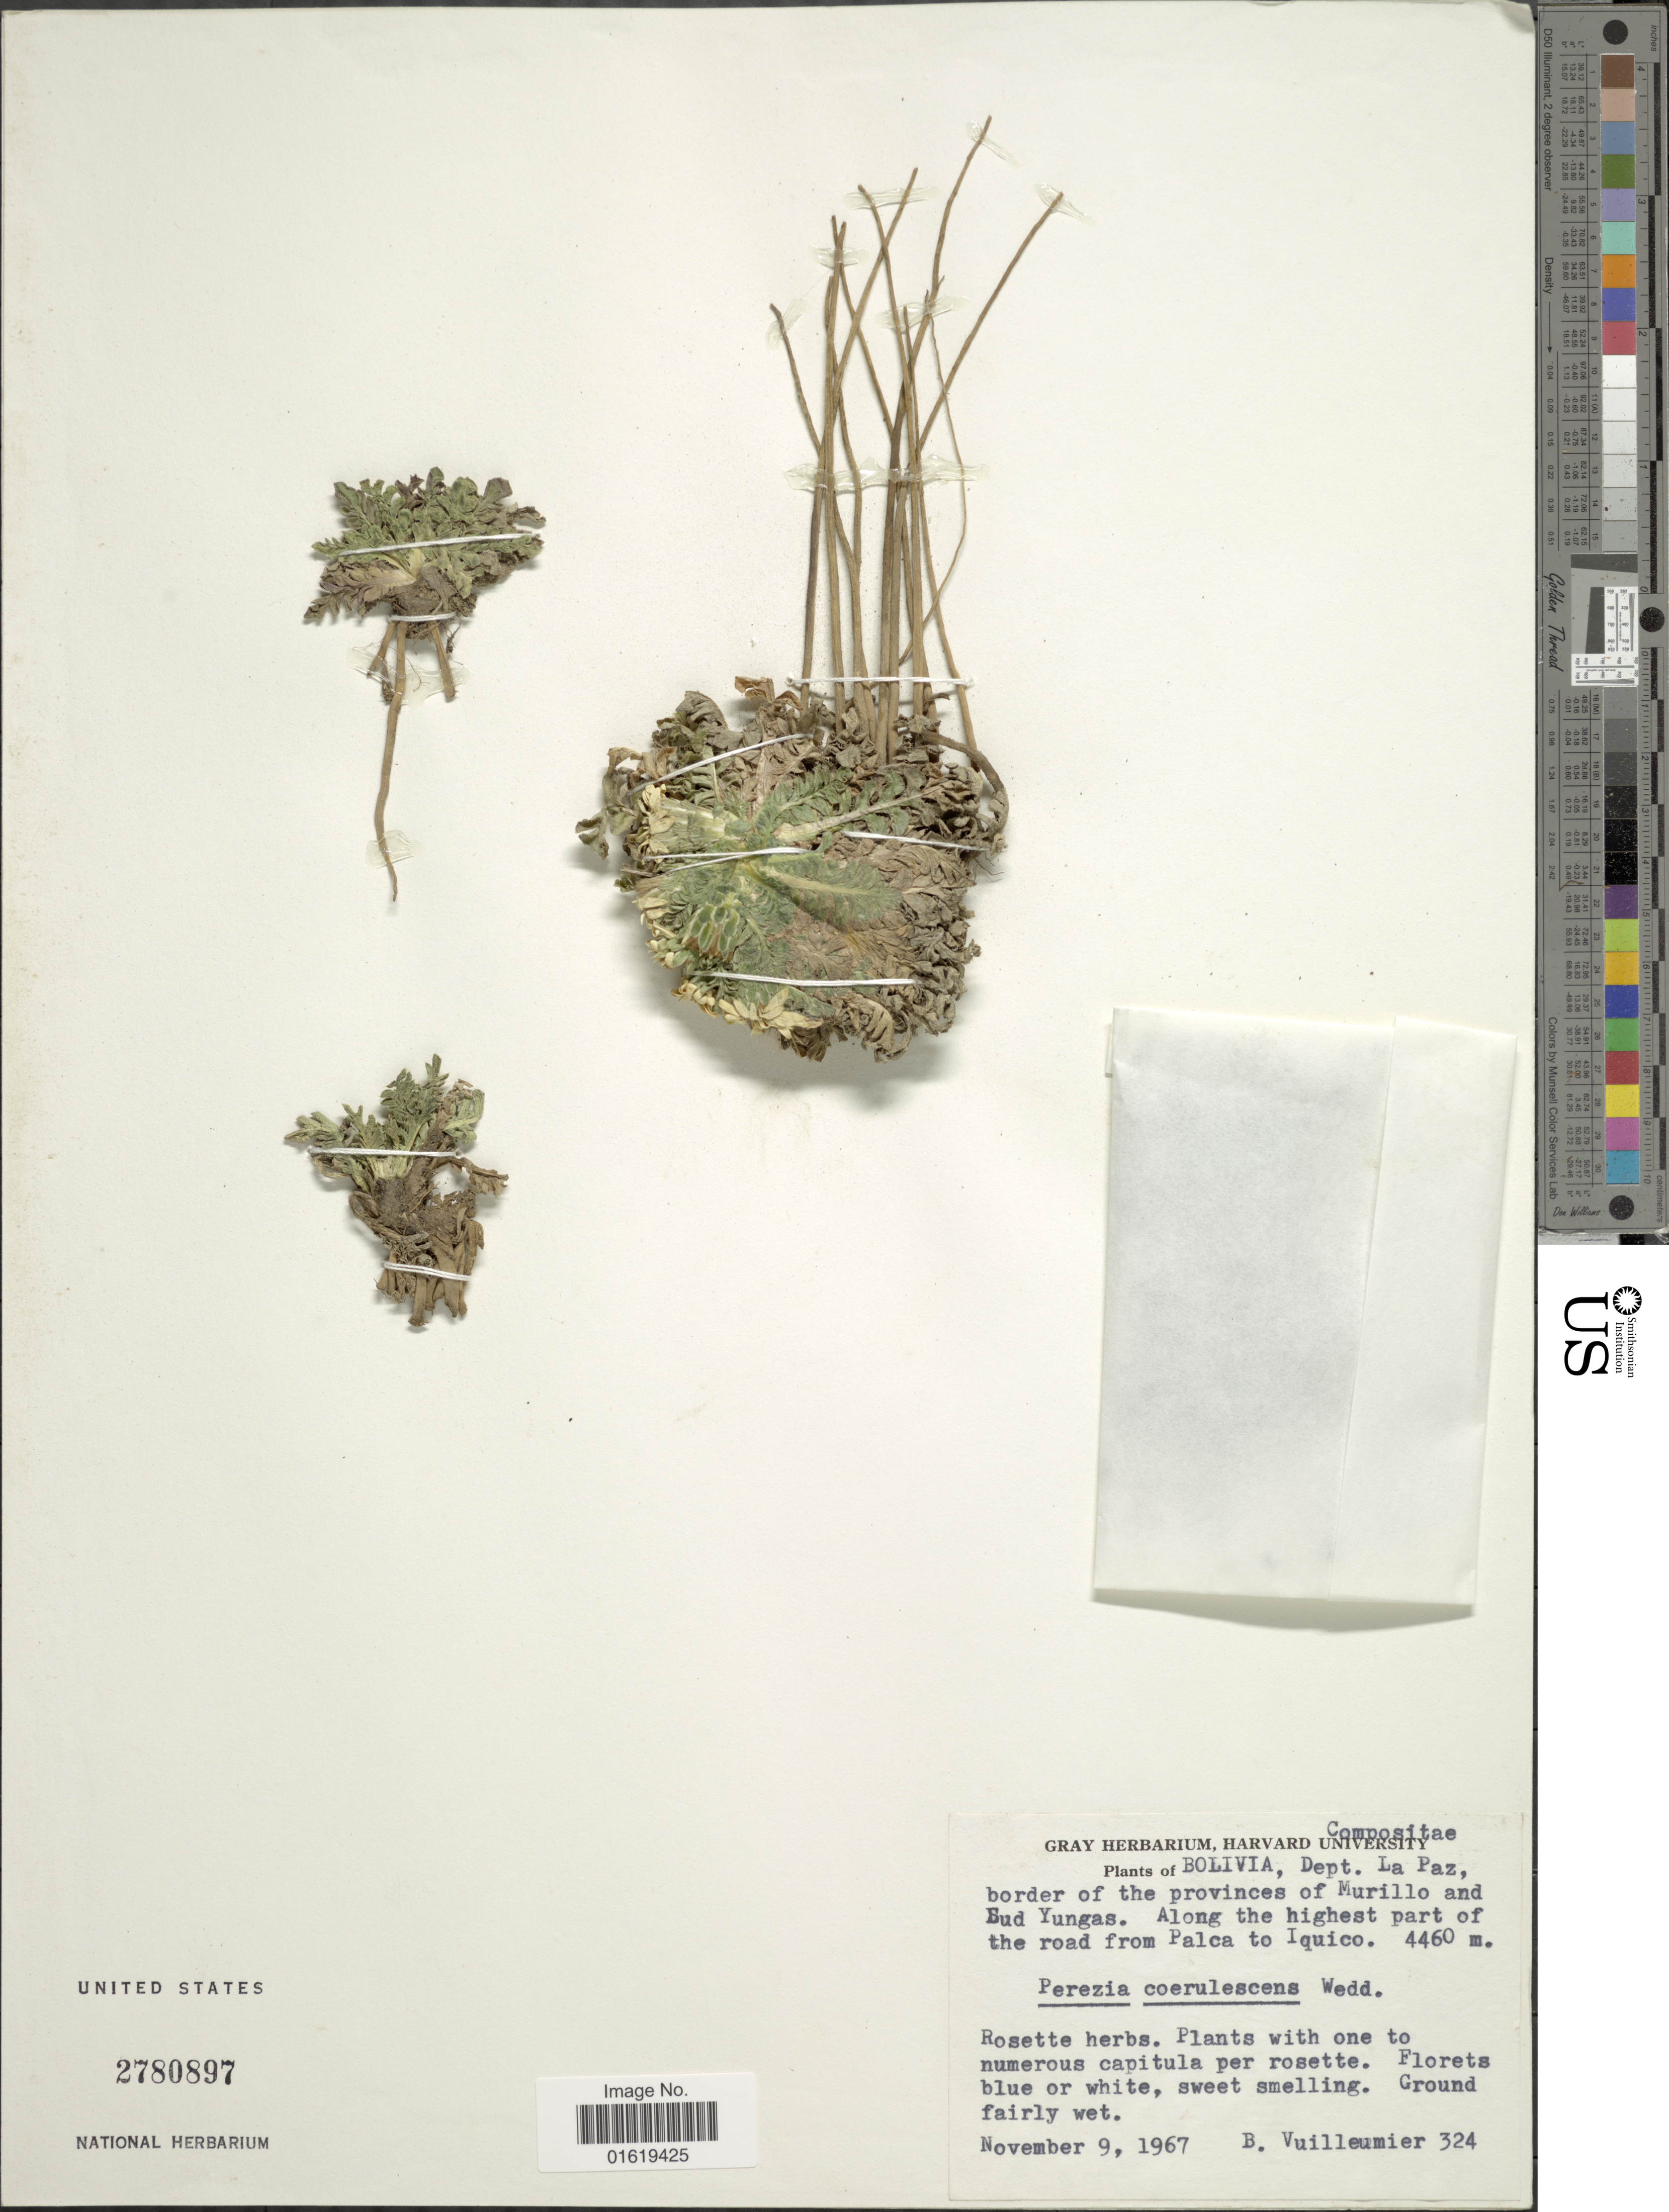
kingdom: Plantae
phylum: Tracheophyta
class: Magnoliopsida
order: Asterales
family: Asteraceae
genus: Perezia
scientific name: Perezia coerulescens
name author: Wedd.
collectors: B. Vuilleumier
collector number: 324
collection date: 1967-11-09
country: Bolivia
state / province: La Paz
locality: Dept. La Paz, border of the provinces of Murillo and Eud Yungas. Along the highest part of the road from Palca to Iquico.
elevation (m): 4460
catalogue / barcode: US 2780897